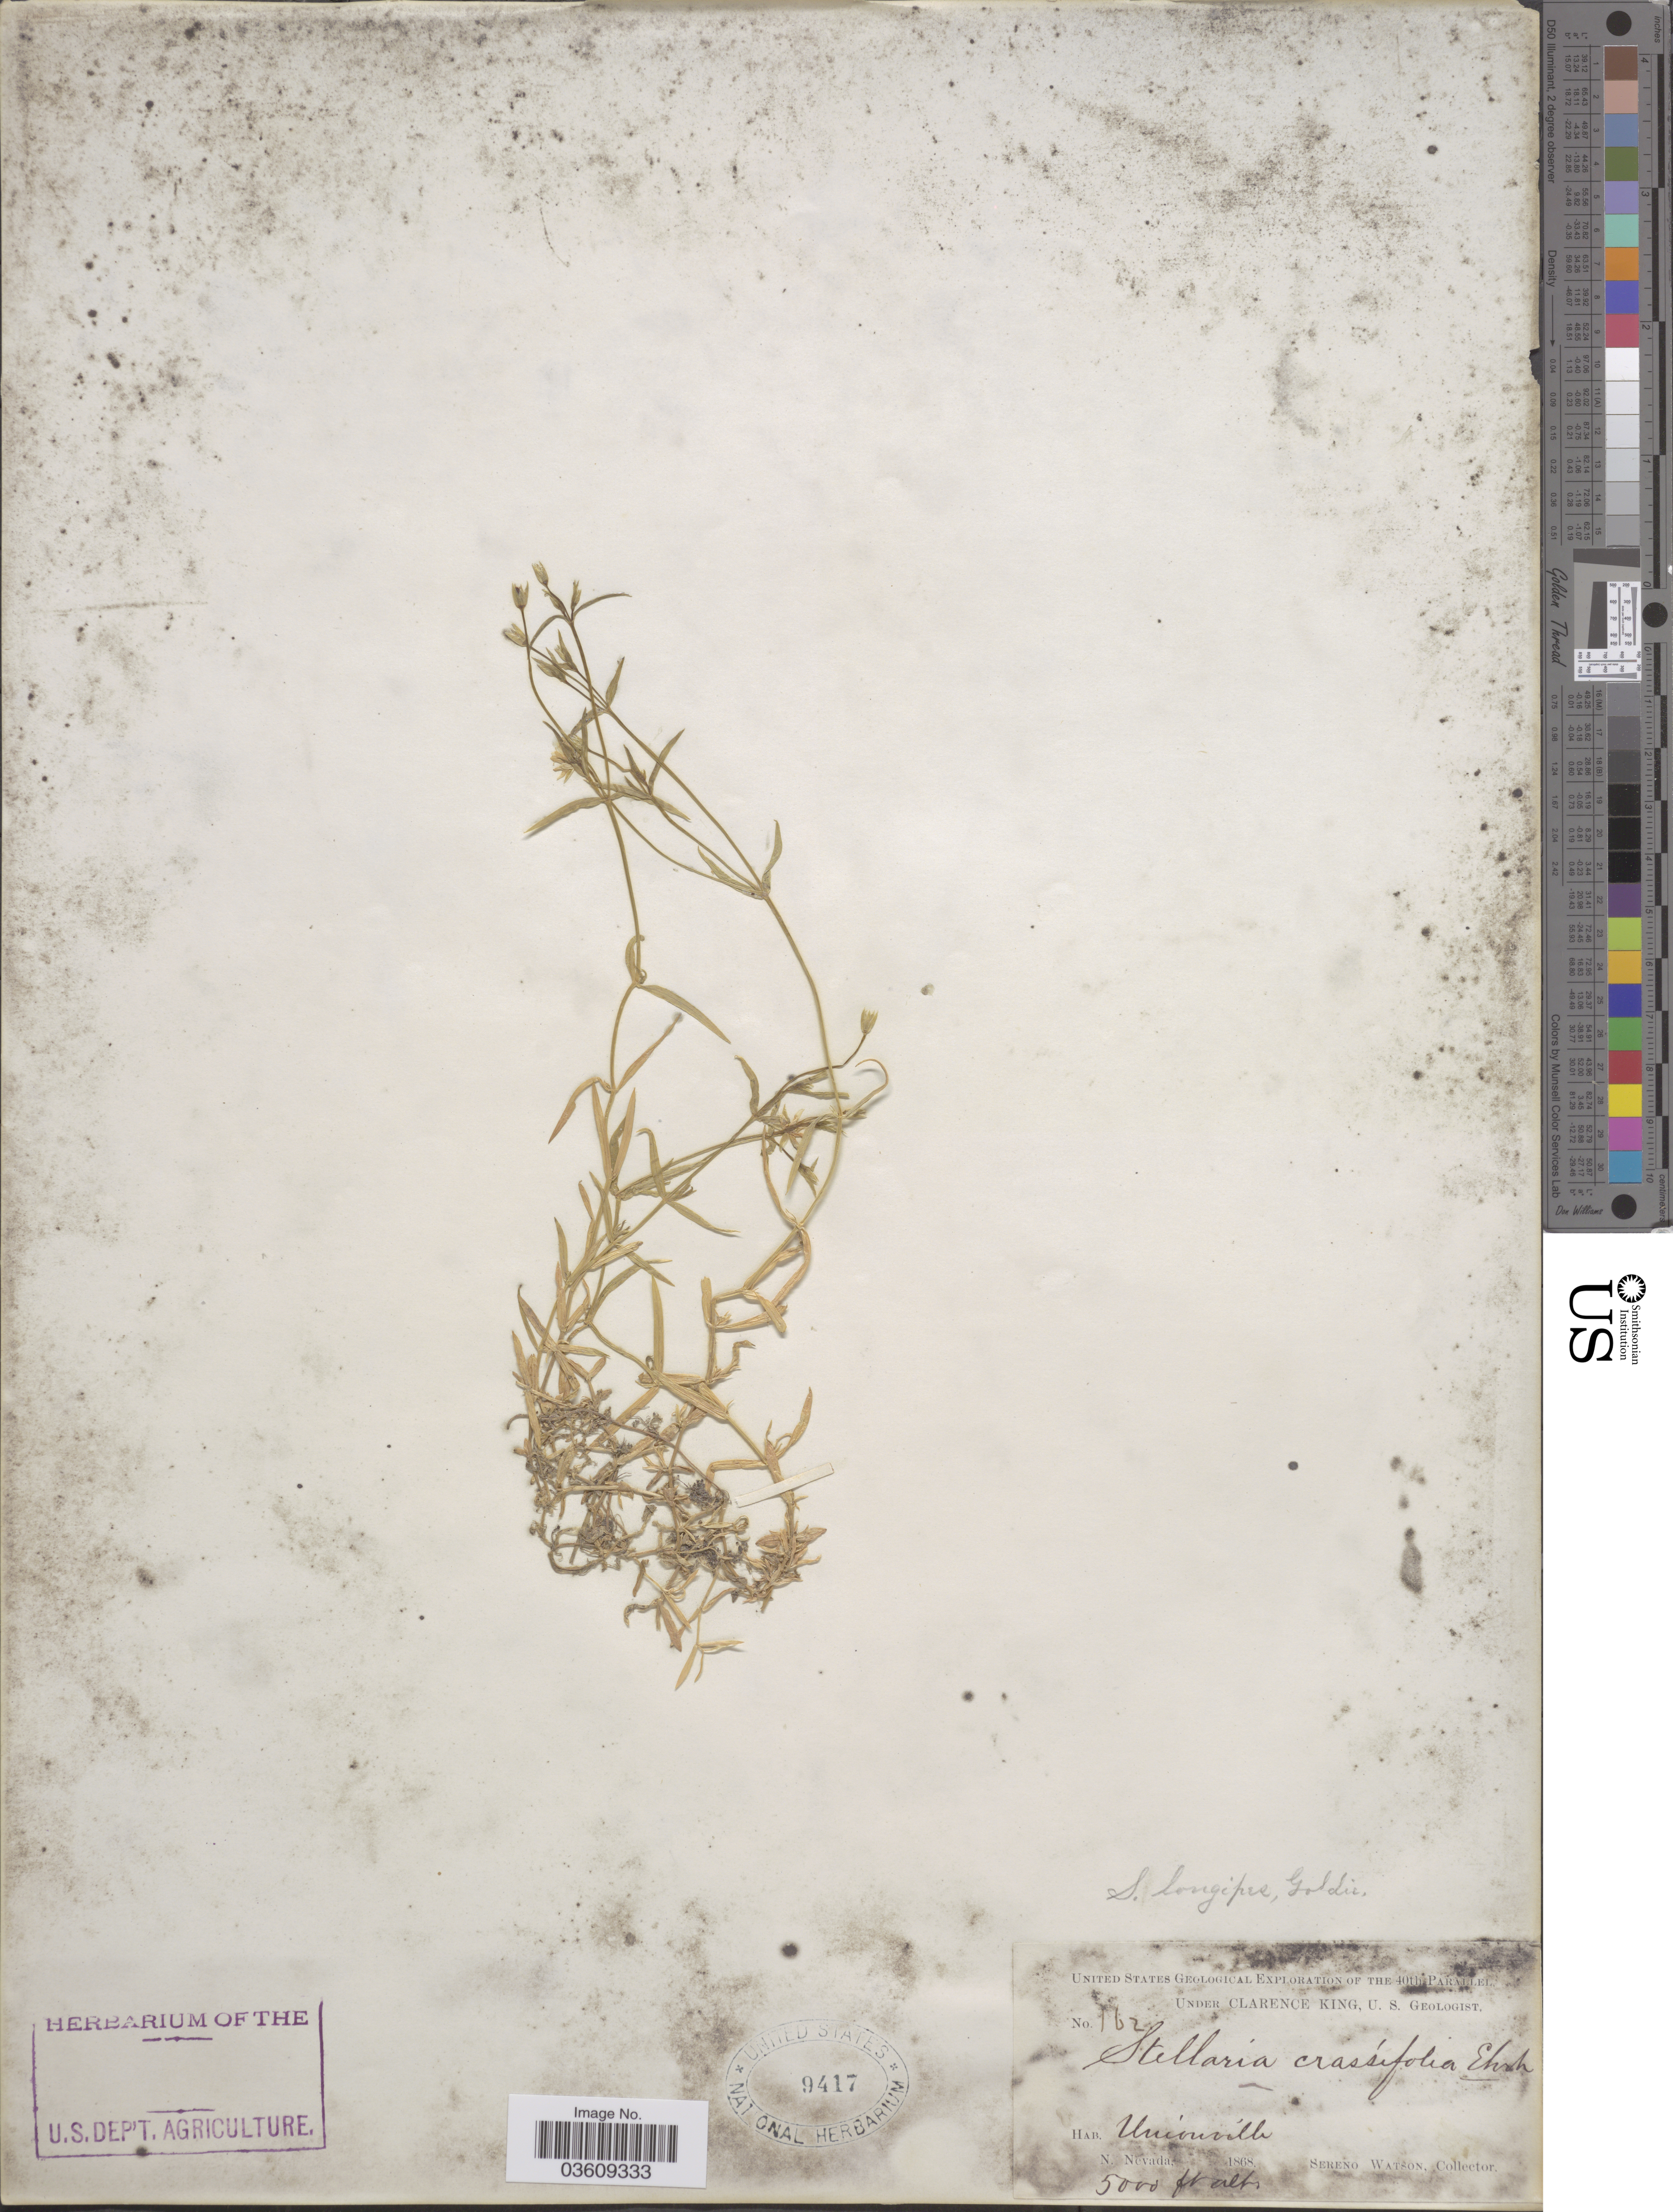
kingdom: Plantae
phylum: Tracheophyta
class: Magnoliopsida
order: Caryophyllales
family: Caryophyllaceae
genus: Stellaria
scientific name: Stellaria strictiflora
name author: J.M. Macoun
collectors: S. Watson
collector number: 162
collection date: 1868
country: United States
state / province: Nevada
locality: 40th Parallel. [unsure placement] Unionville. N. Nevada.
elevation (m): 1524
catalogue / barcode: US 9417